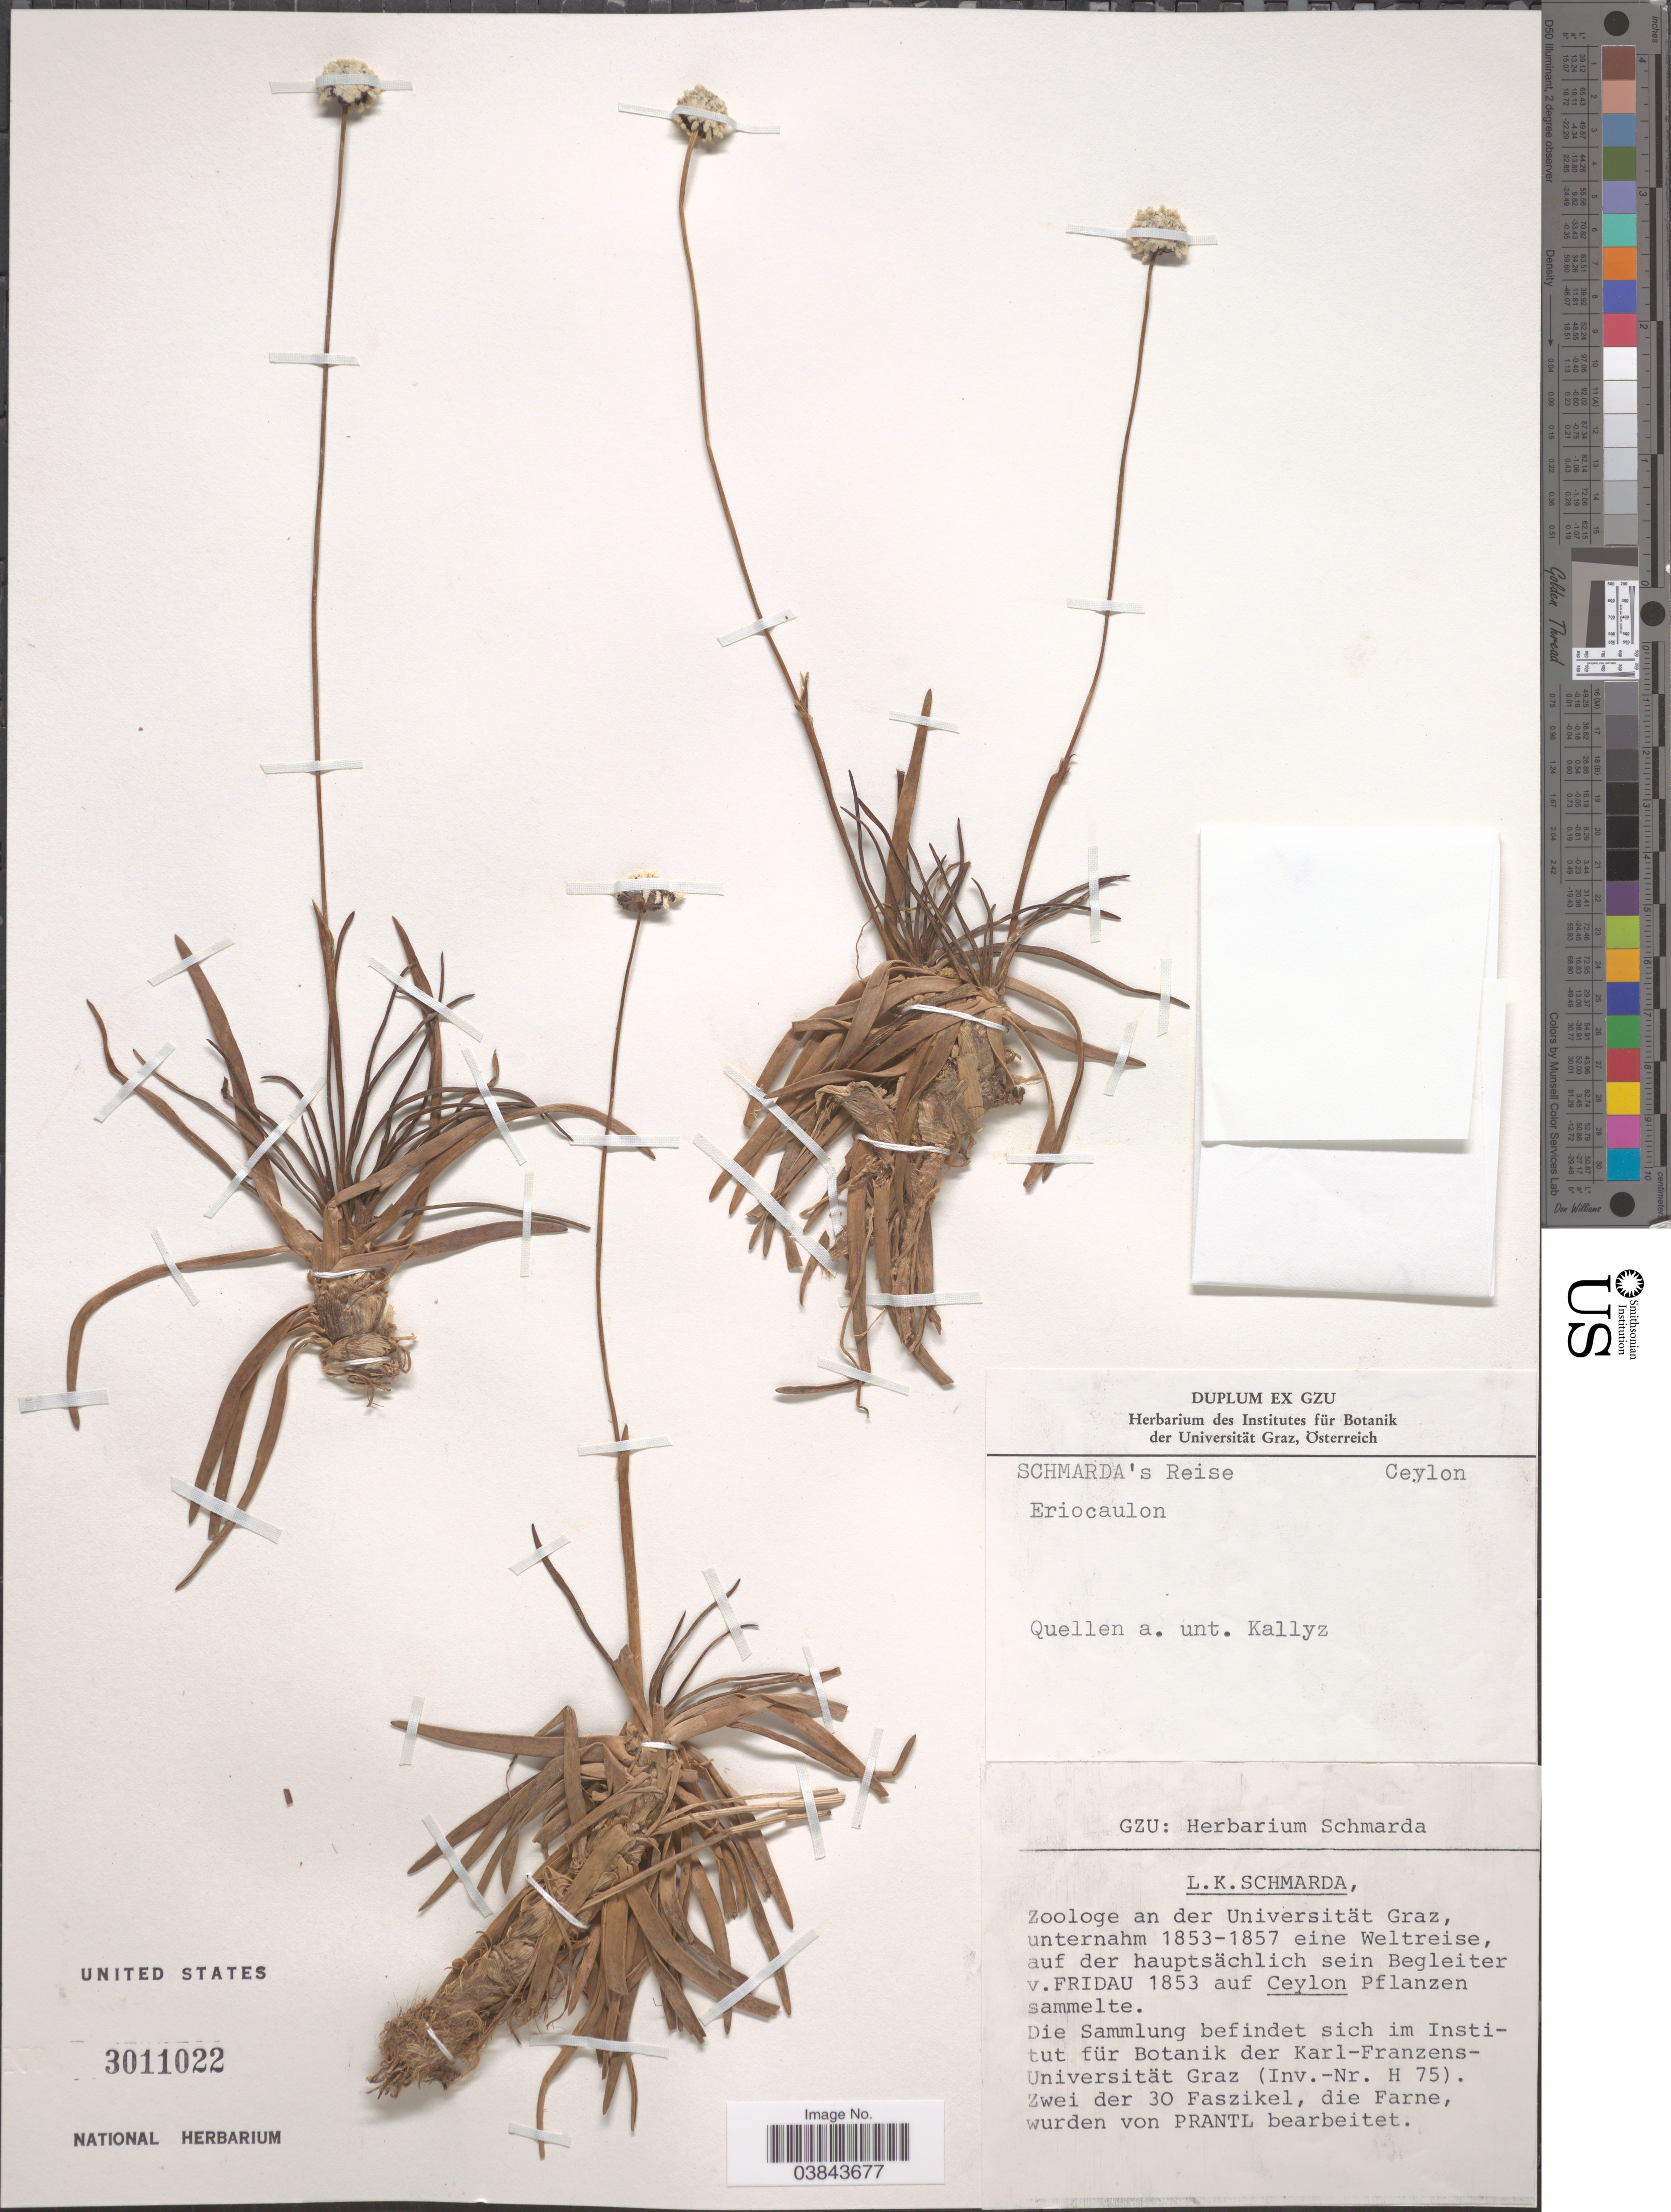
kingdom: Plantae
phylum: Tracheophyta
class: Liliopsida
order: Poales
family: Eriocaulaceae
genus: Eriocaulon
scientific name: Eriocaulon sp.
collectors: L. Schmarda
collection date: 1853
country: Sri Lanka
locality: Ceylon.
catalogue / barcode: US 3011022